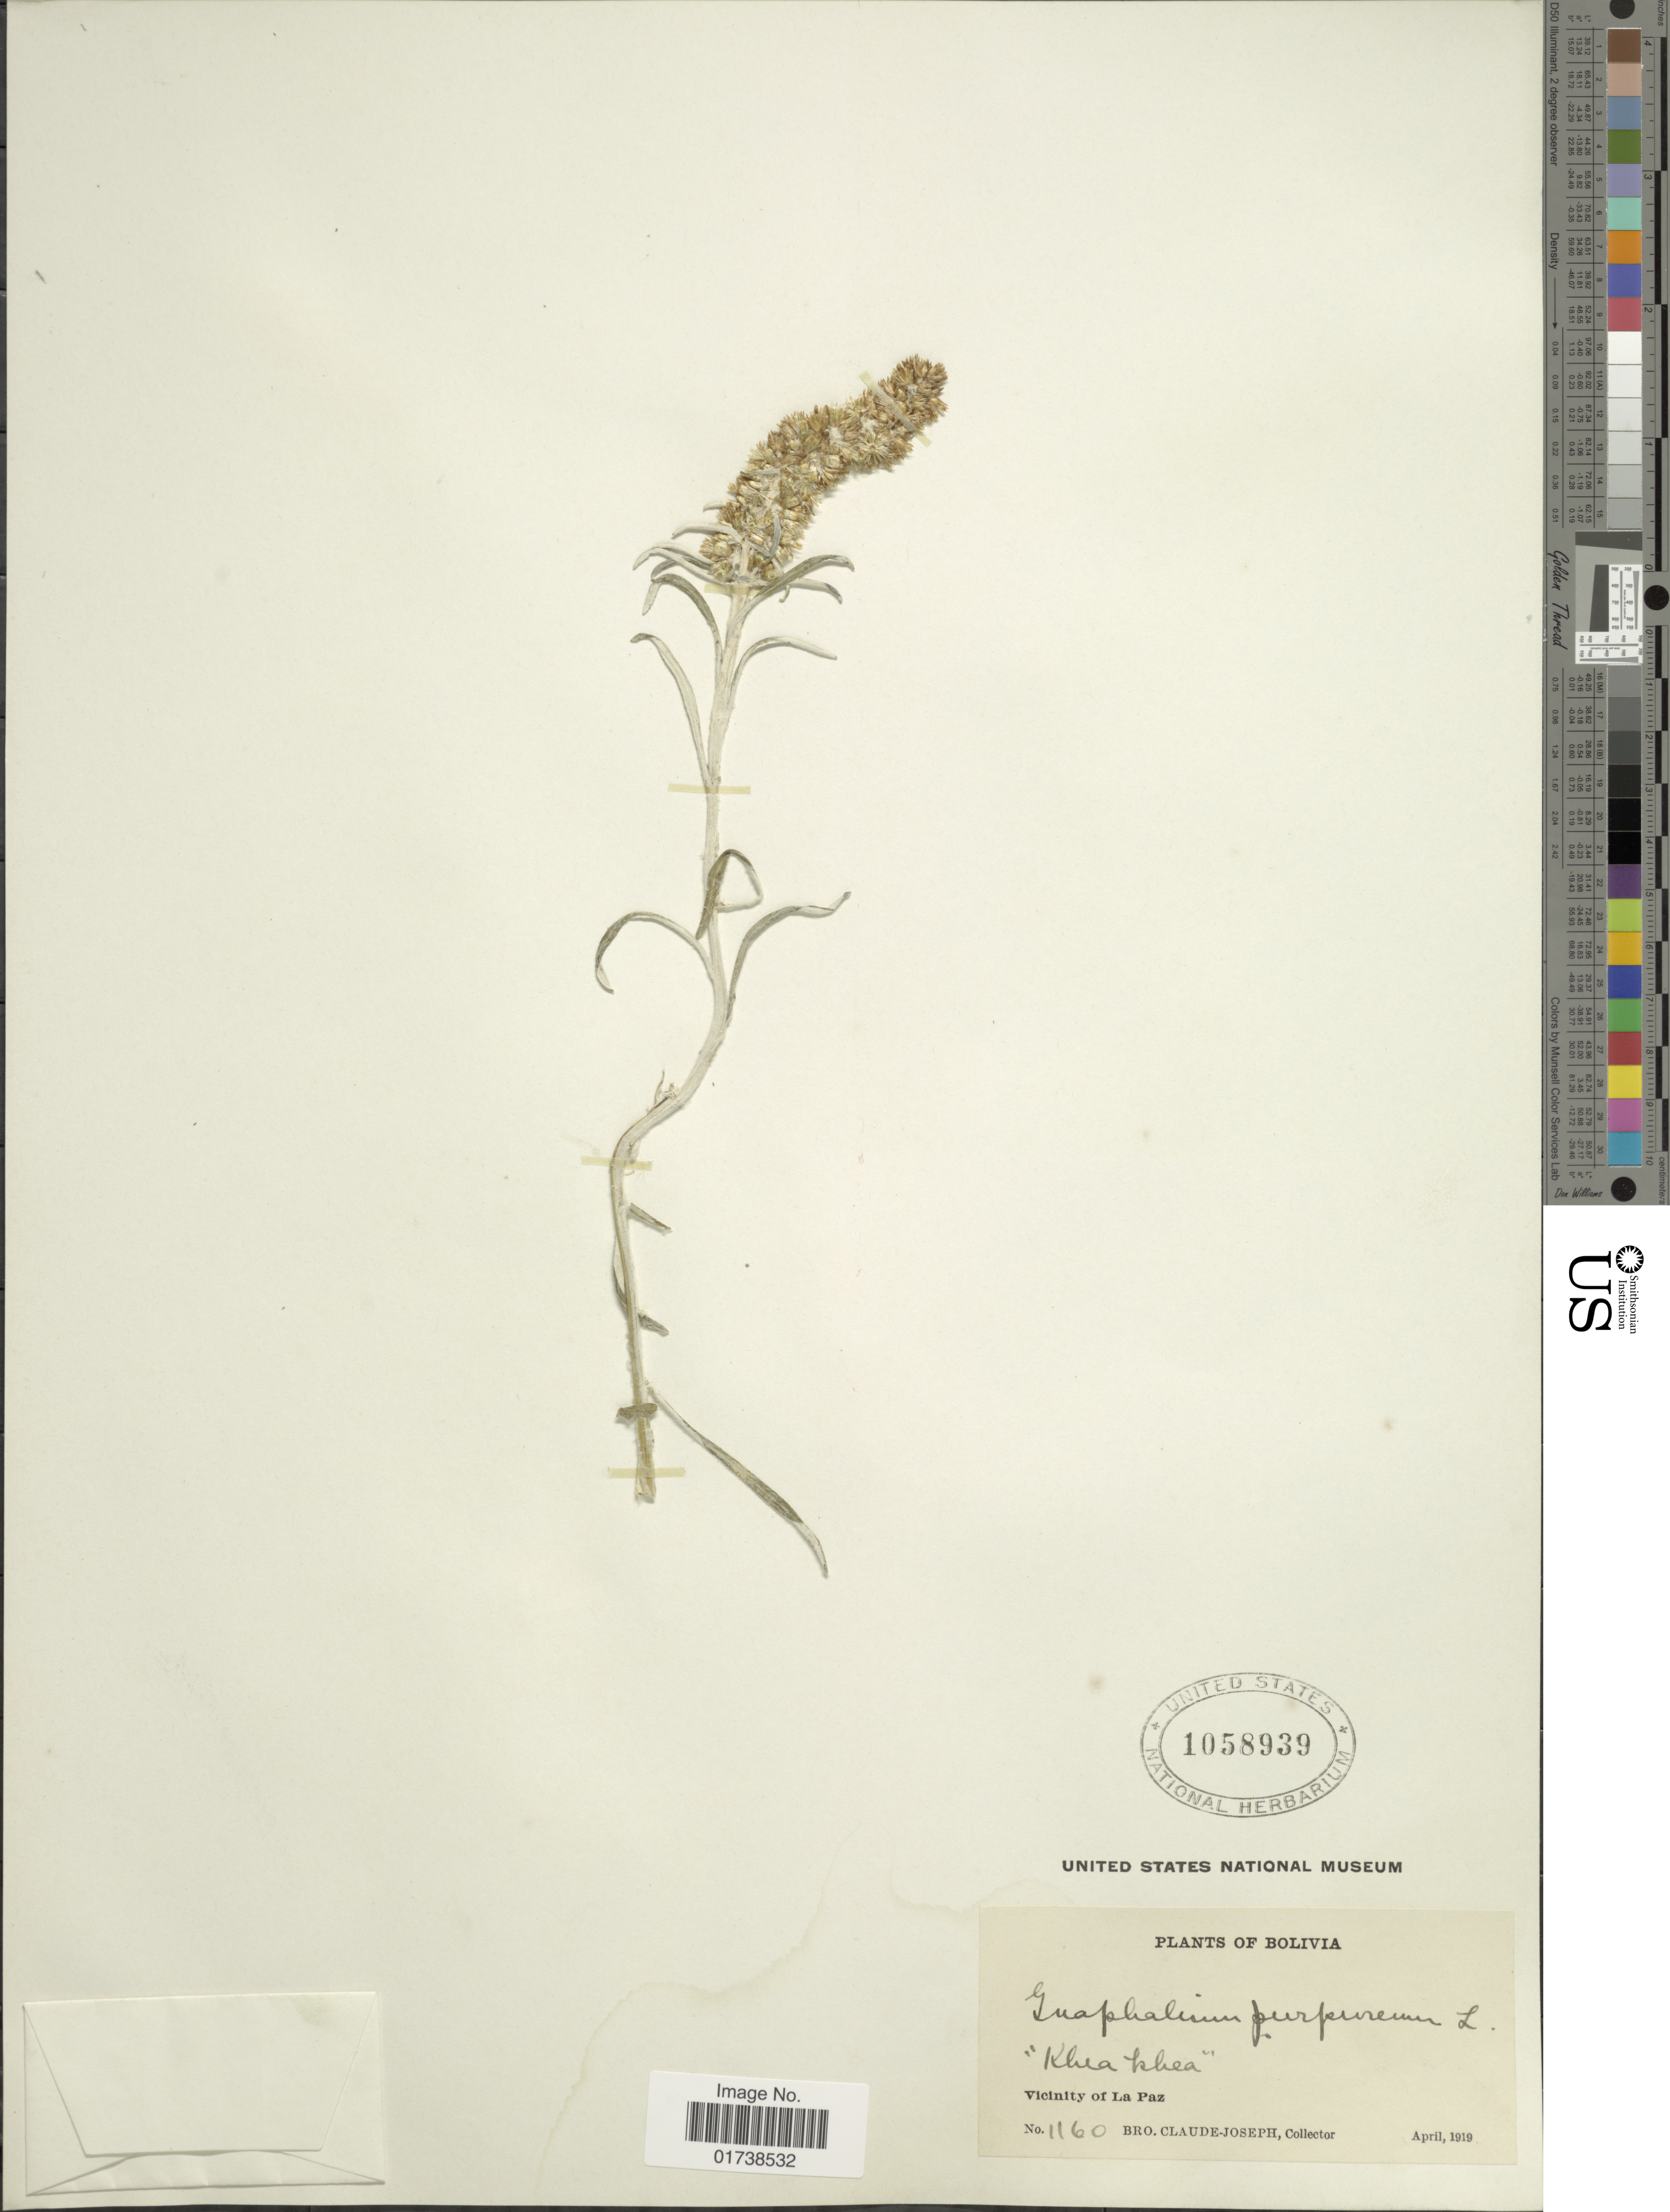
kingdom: Plantae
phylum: Tracheophyta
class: Magnoliopsida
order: Asterales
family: Asteraceae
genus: Gamochaeta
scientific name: Gamochaeta purpurea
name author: (L.) Cabrera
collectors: Bro. Claude-Joseph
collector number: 1160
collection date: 1919-04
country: Bolivia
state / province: La Paz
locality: Vicinity of La Paz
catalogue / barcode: US 1058939